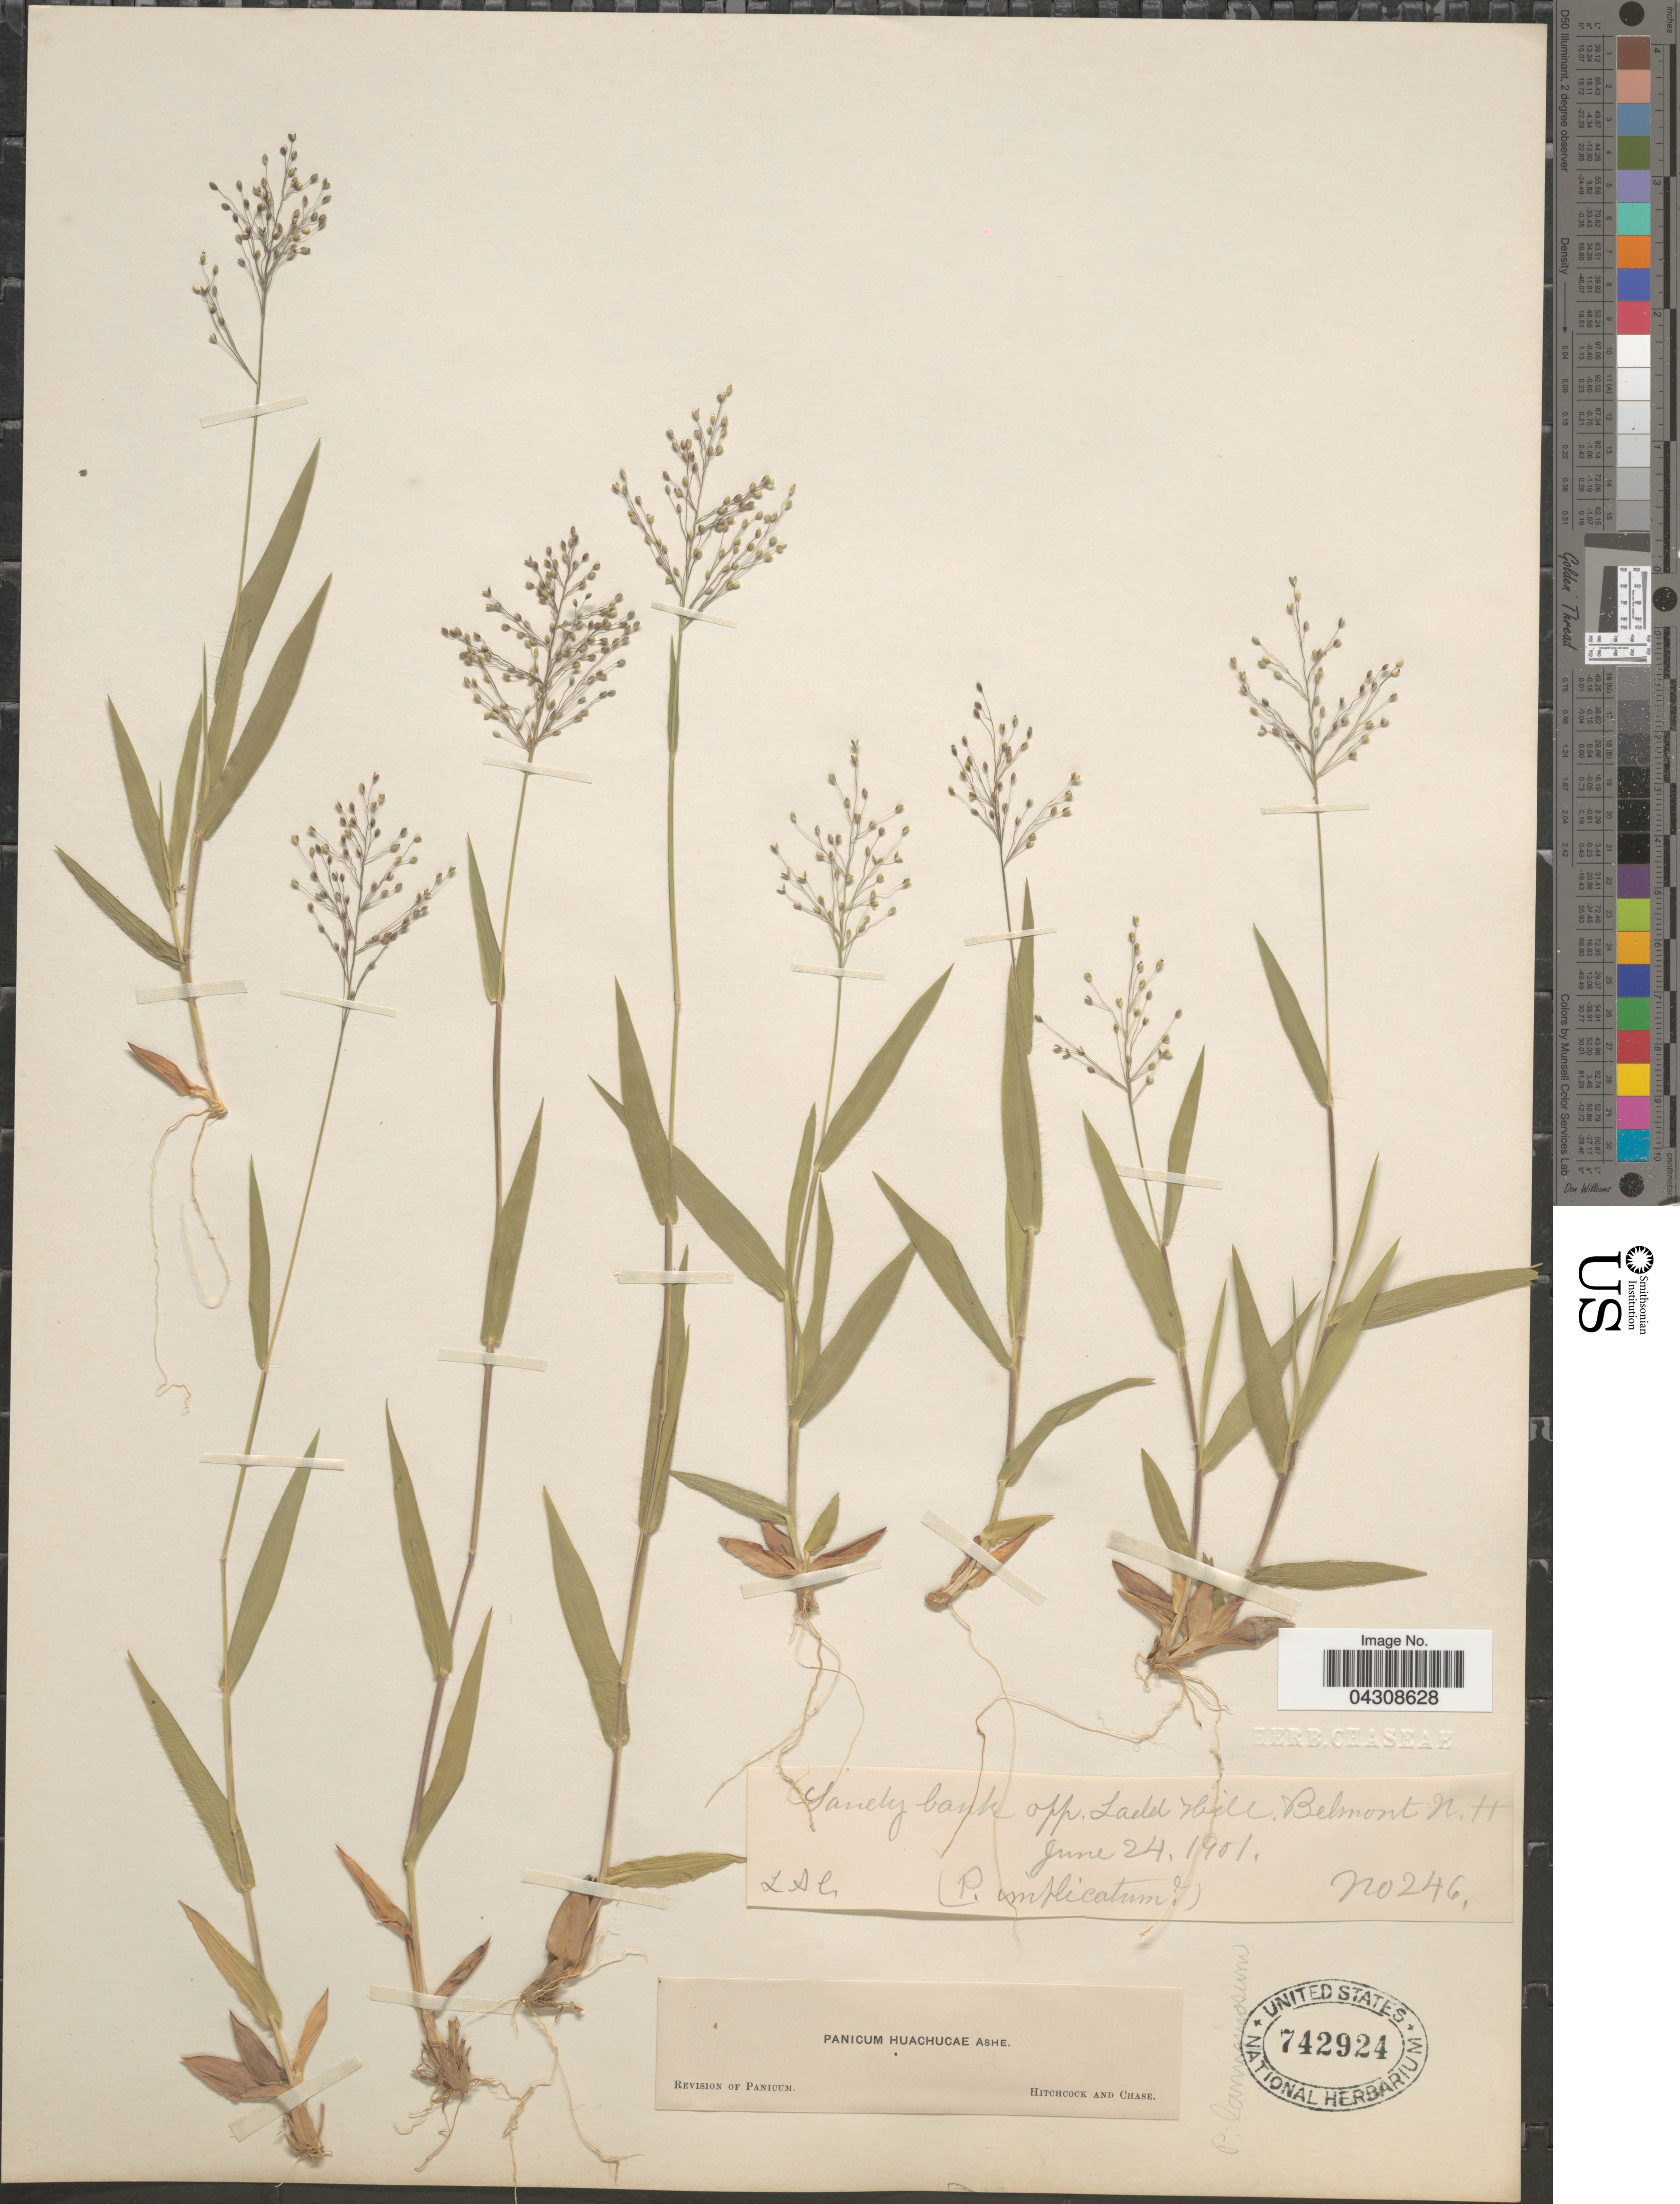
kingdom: Plantae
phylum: Tracheophyta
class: Liliopsida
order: Poales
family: Poaceae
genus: Dichanthelium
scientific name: Dichanthelium acuminatum var. acuminatum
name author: (Sw.) Gould & C.A. Clark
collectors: L. A. C.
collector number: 246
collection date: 1901-06-24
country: United States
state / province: New Hampshire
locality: Sandy bank opp. Ladd Hill. Belmont.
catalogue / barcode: US 742924